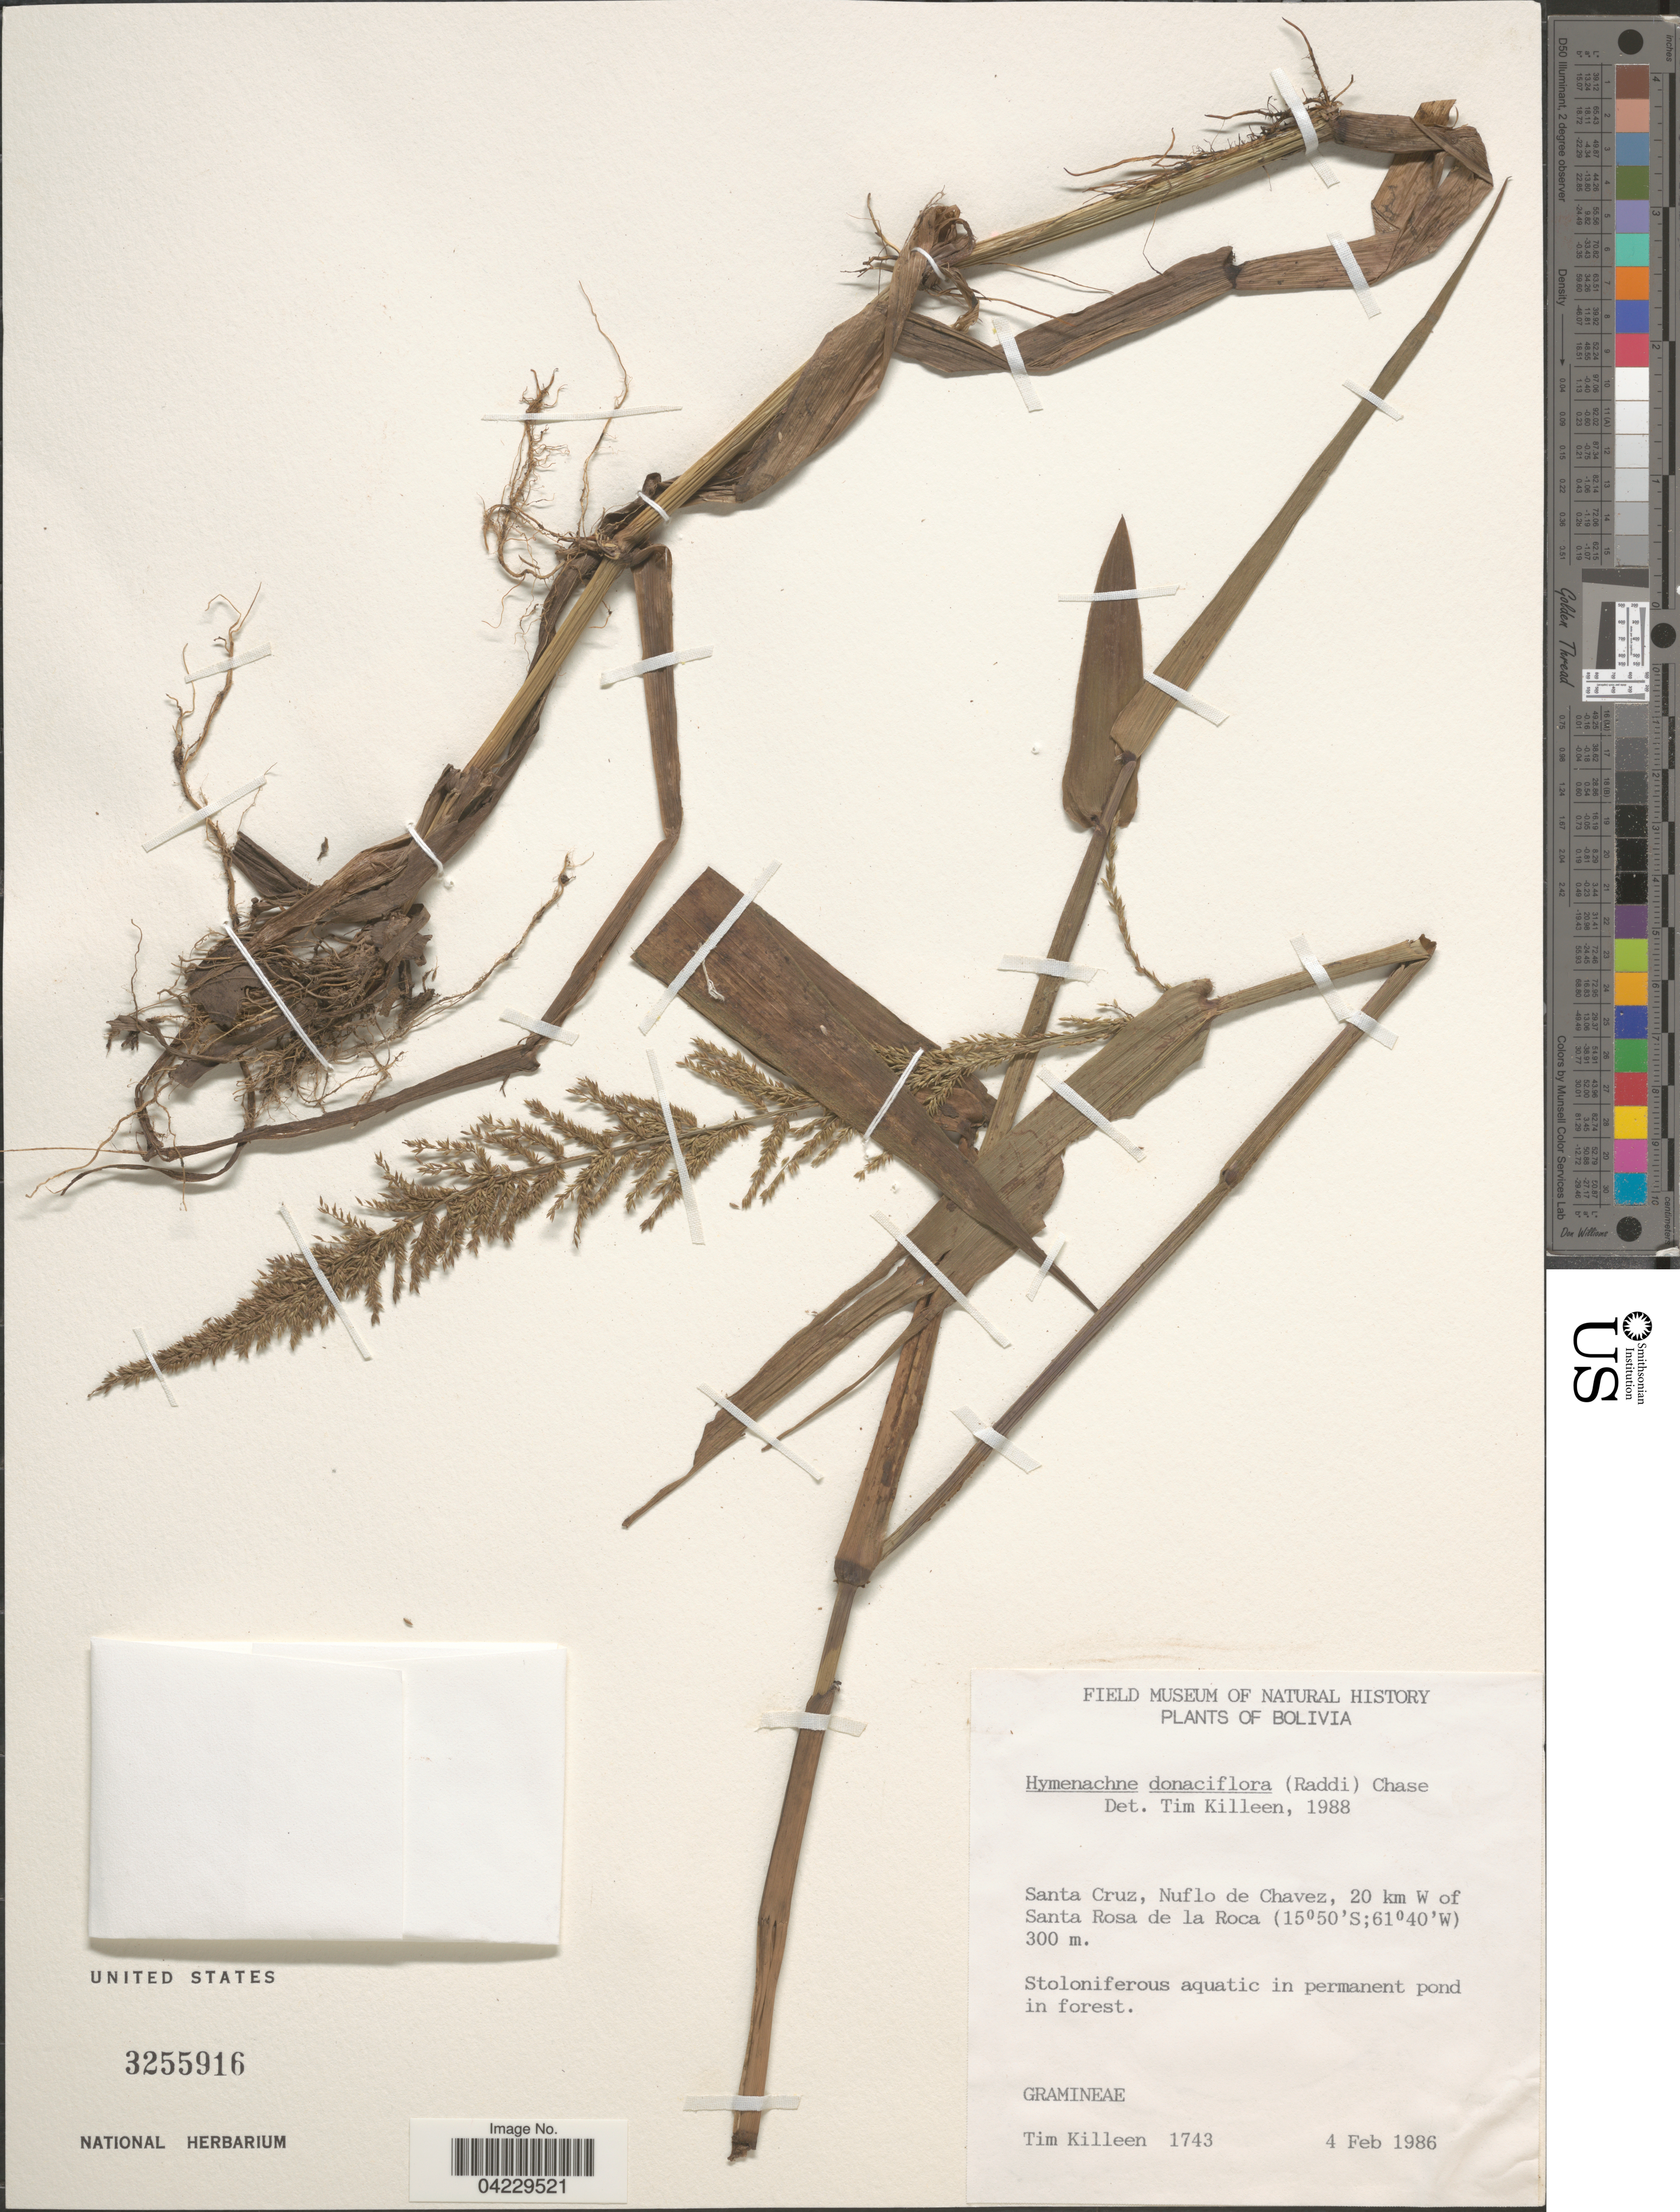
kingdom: Plantae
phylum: Tracheophyta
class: Liliopsida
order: Poales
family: Poaceae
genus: Hymenachne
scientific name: Hymenachne donacifolia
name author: (Raddi) Chase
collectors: T. J. Killeen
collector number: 1743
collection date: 1986-02-04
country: Bolivia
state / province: Santa Cruz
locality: Nuflo de Chavez, 20 km W of Santa Rosa de la Roca.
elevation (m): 300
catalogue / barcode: US 3255916